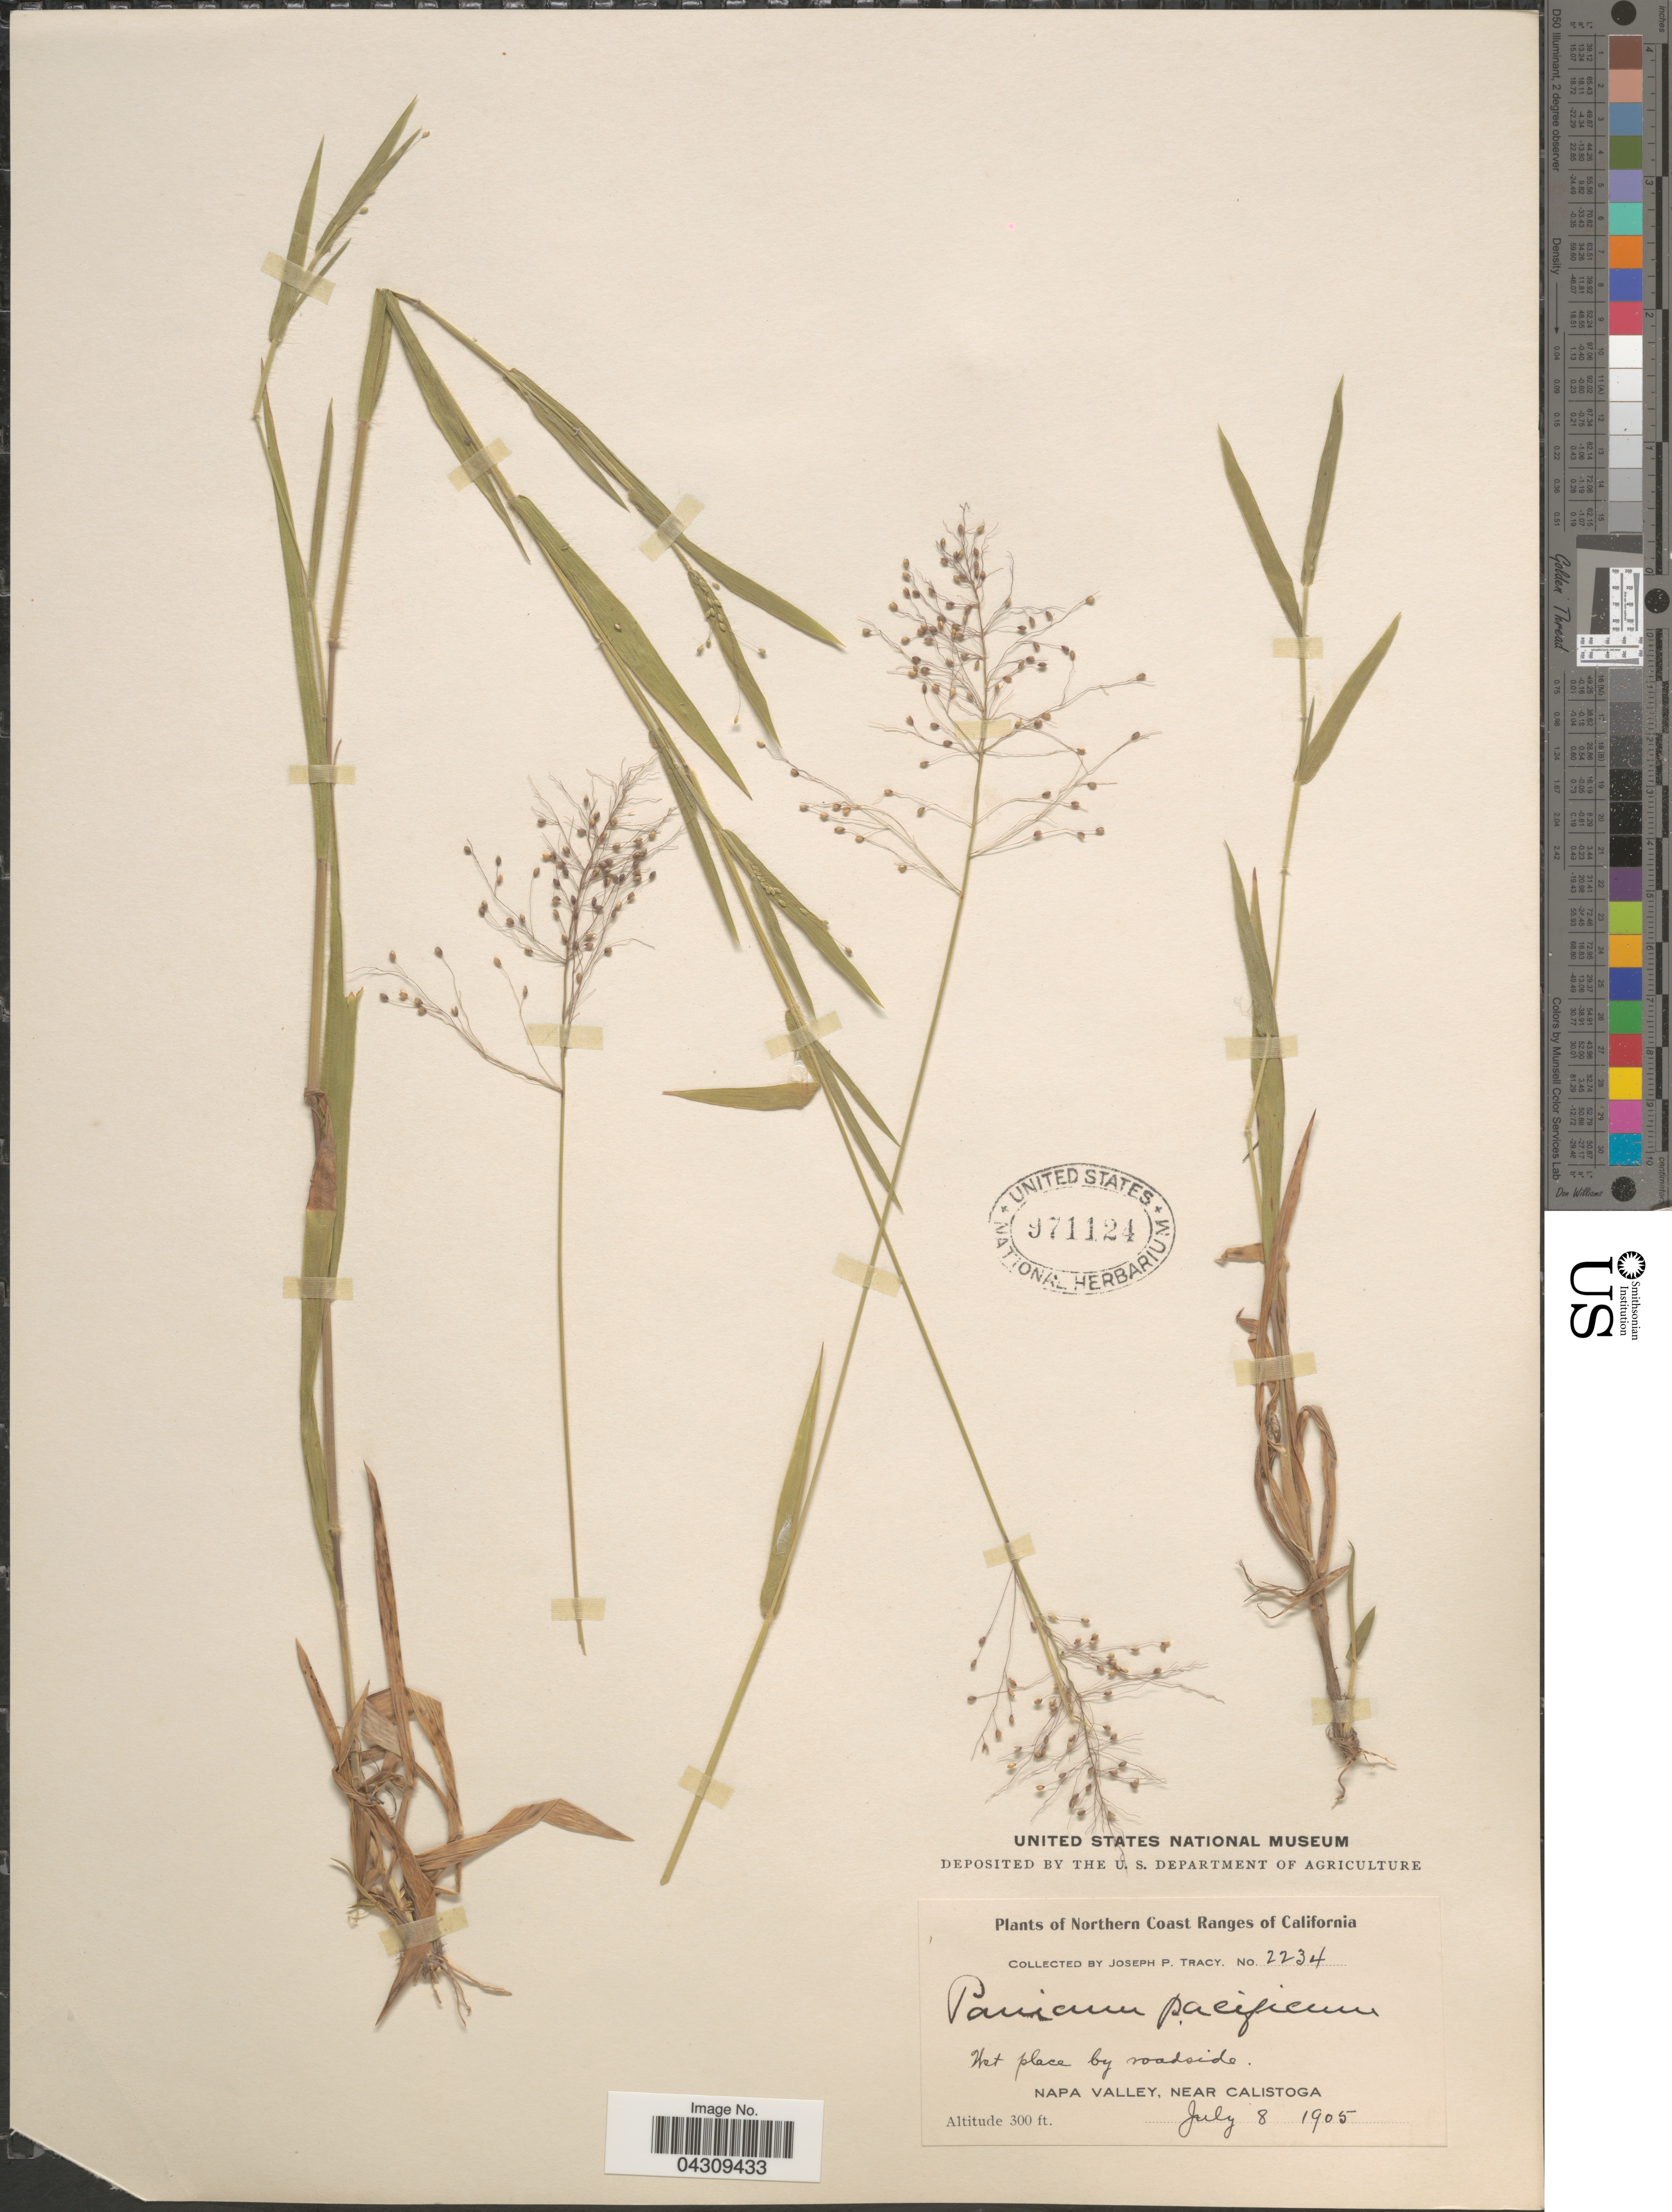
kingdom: Plantae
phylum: Tracheophyta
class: Liliopsida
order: Poales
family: Poaceae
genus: Dichanthelium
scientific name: Dichanthelium acuminatum var. acuminatum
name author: (Sw.) Gould & C.A. Clark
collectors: J. Tracy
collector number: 2234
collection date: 1905-07-08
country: United States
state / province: California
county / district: Napa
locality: Northern Coast Ranges of California. Wet place by roadside. Napa Valley, near Calistoga.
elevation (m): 91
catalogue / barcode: US 971124